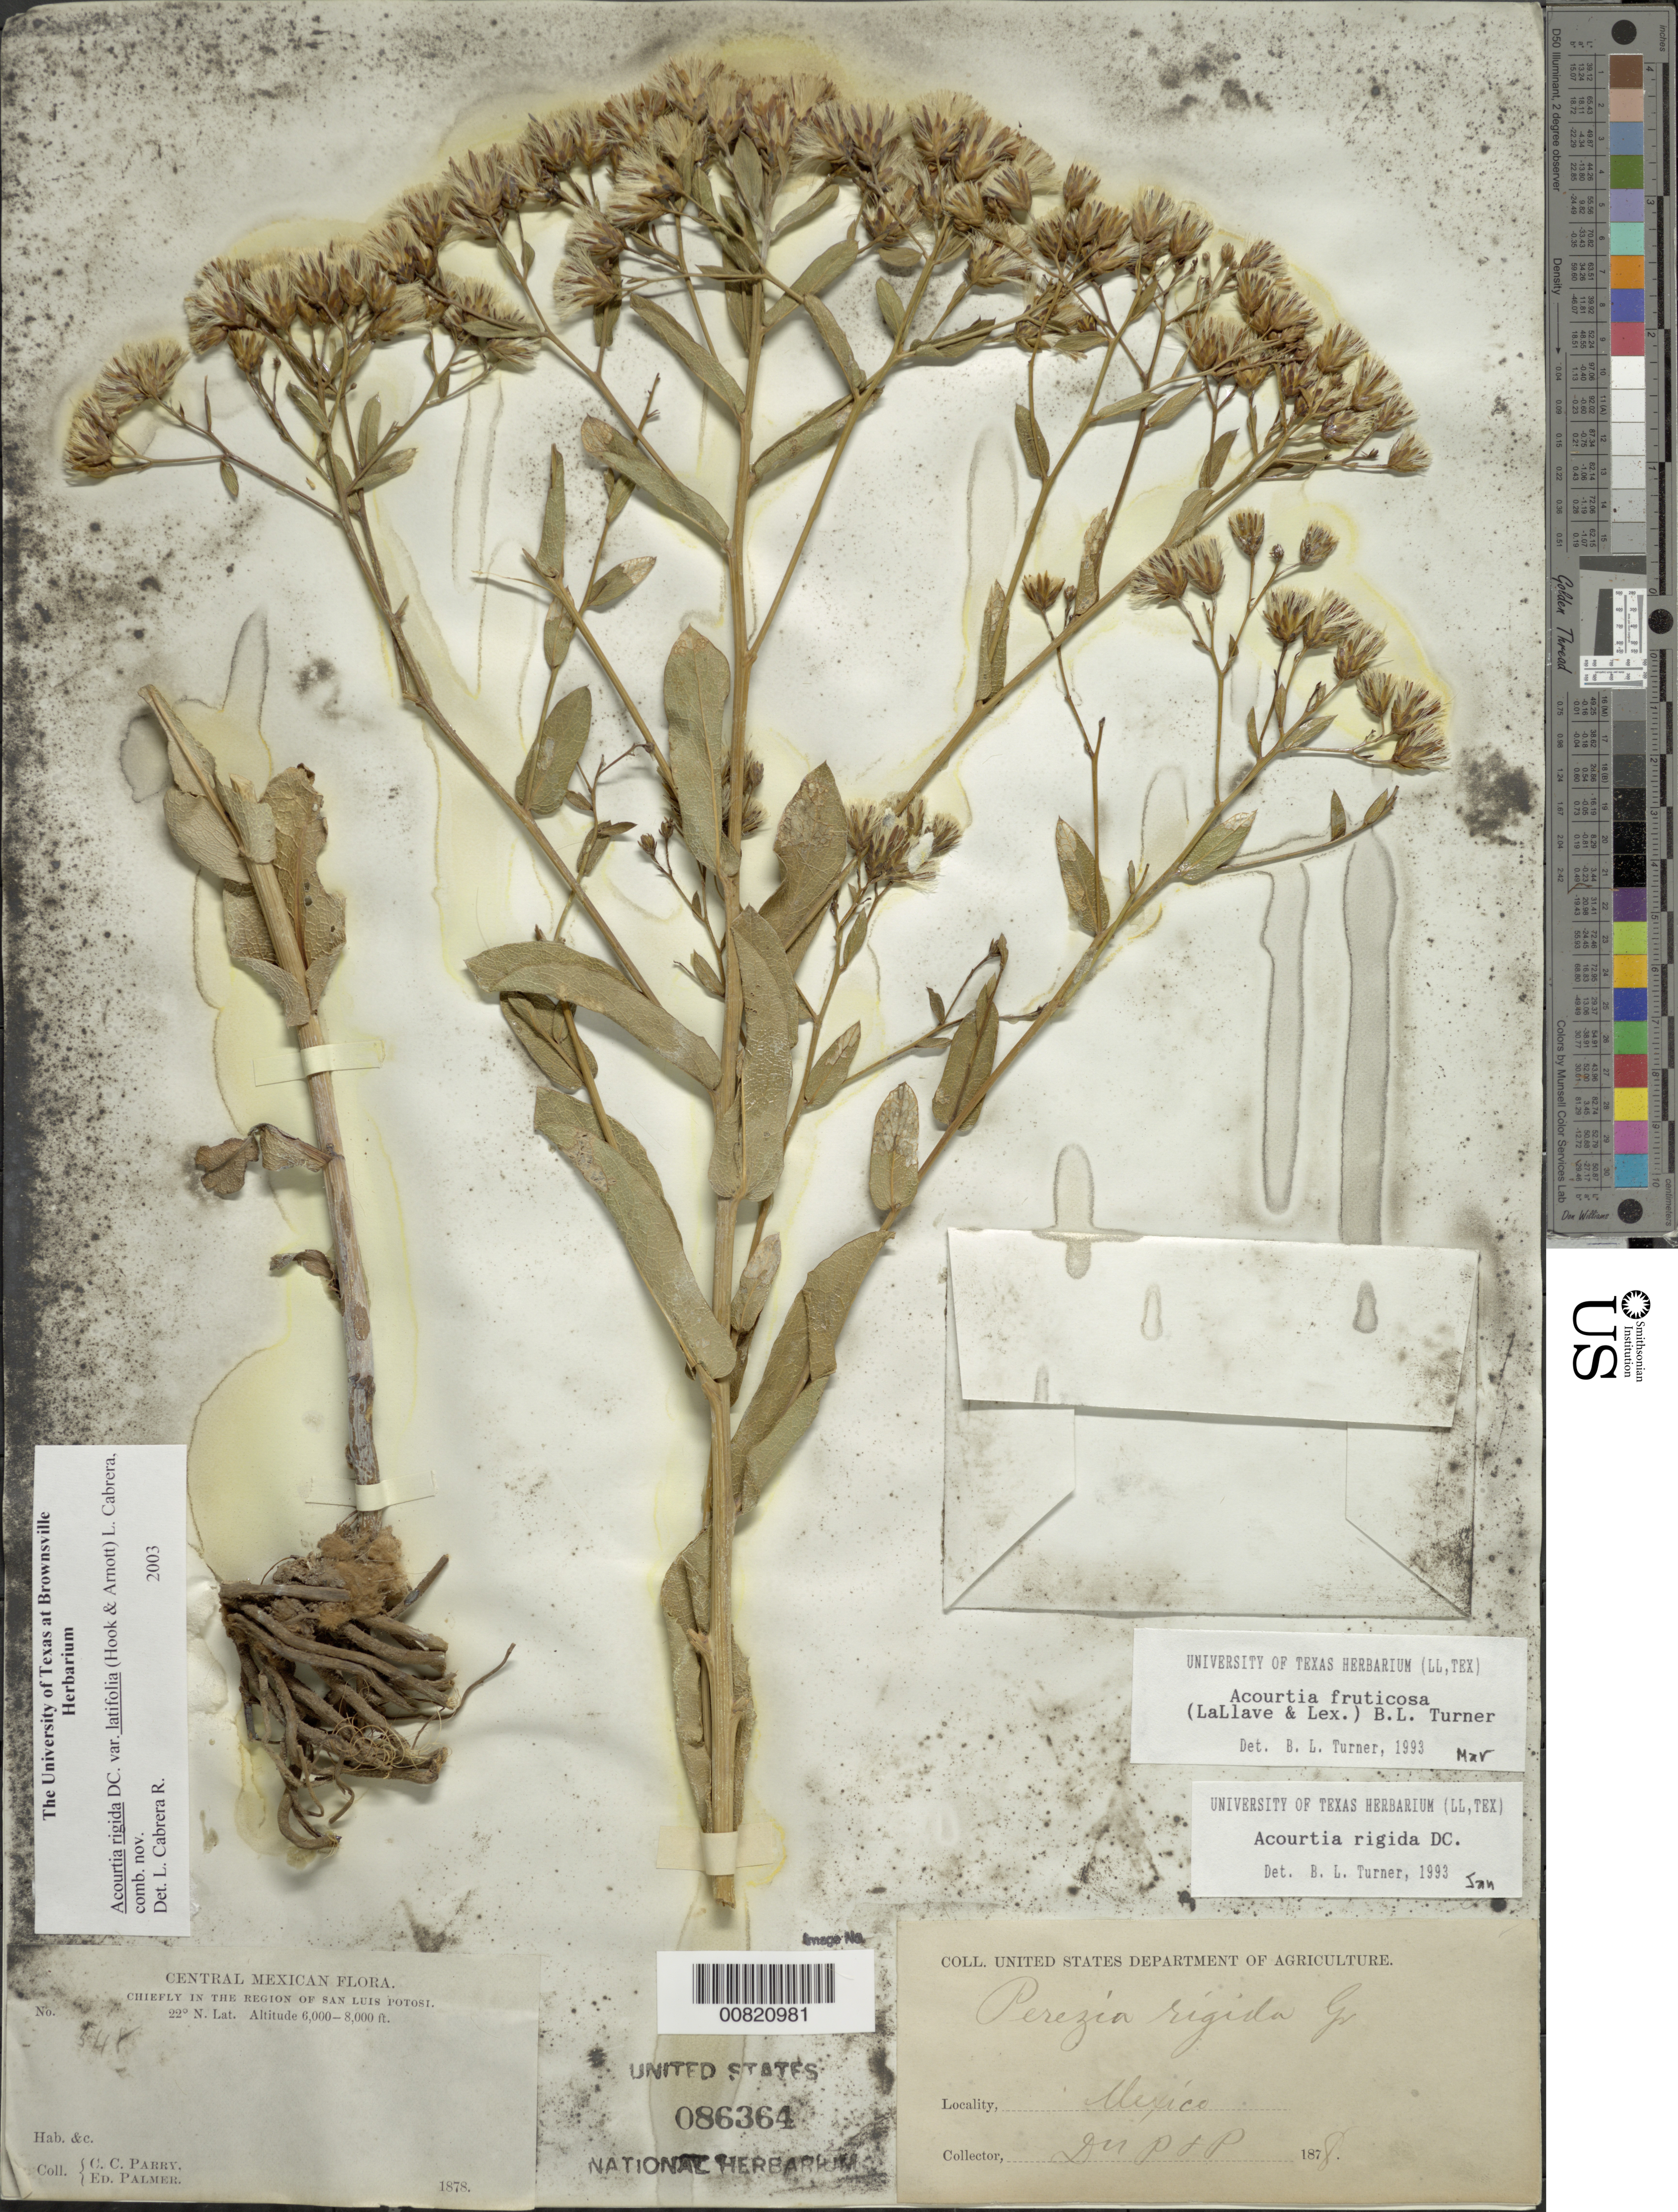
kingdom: Plantae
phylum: Tracheophyta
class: Magnoliopsida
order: Asterales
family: Asteraceae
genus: Acourtia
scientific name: Acourtia rigida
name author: DC.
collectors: C. C. Parry & E. Palmer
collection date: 1878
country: Mexico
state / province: San Luis Potosí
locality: Central Mexican, Chiefly in the region of San Luis Potosi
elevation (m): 1829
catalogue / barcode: US 86364